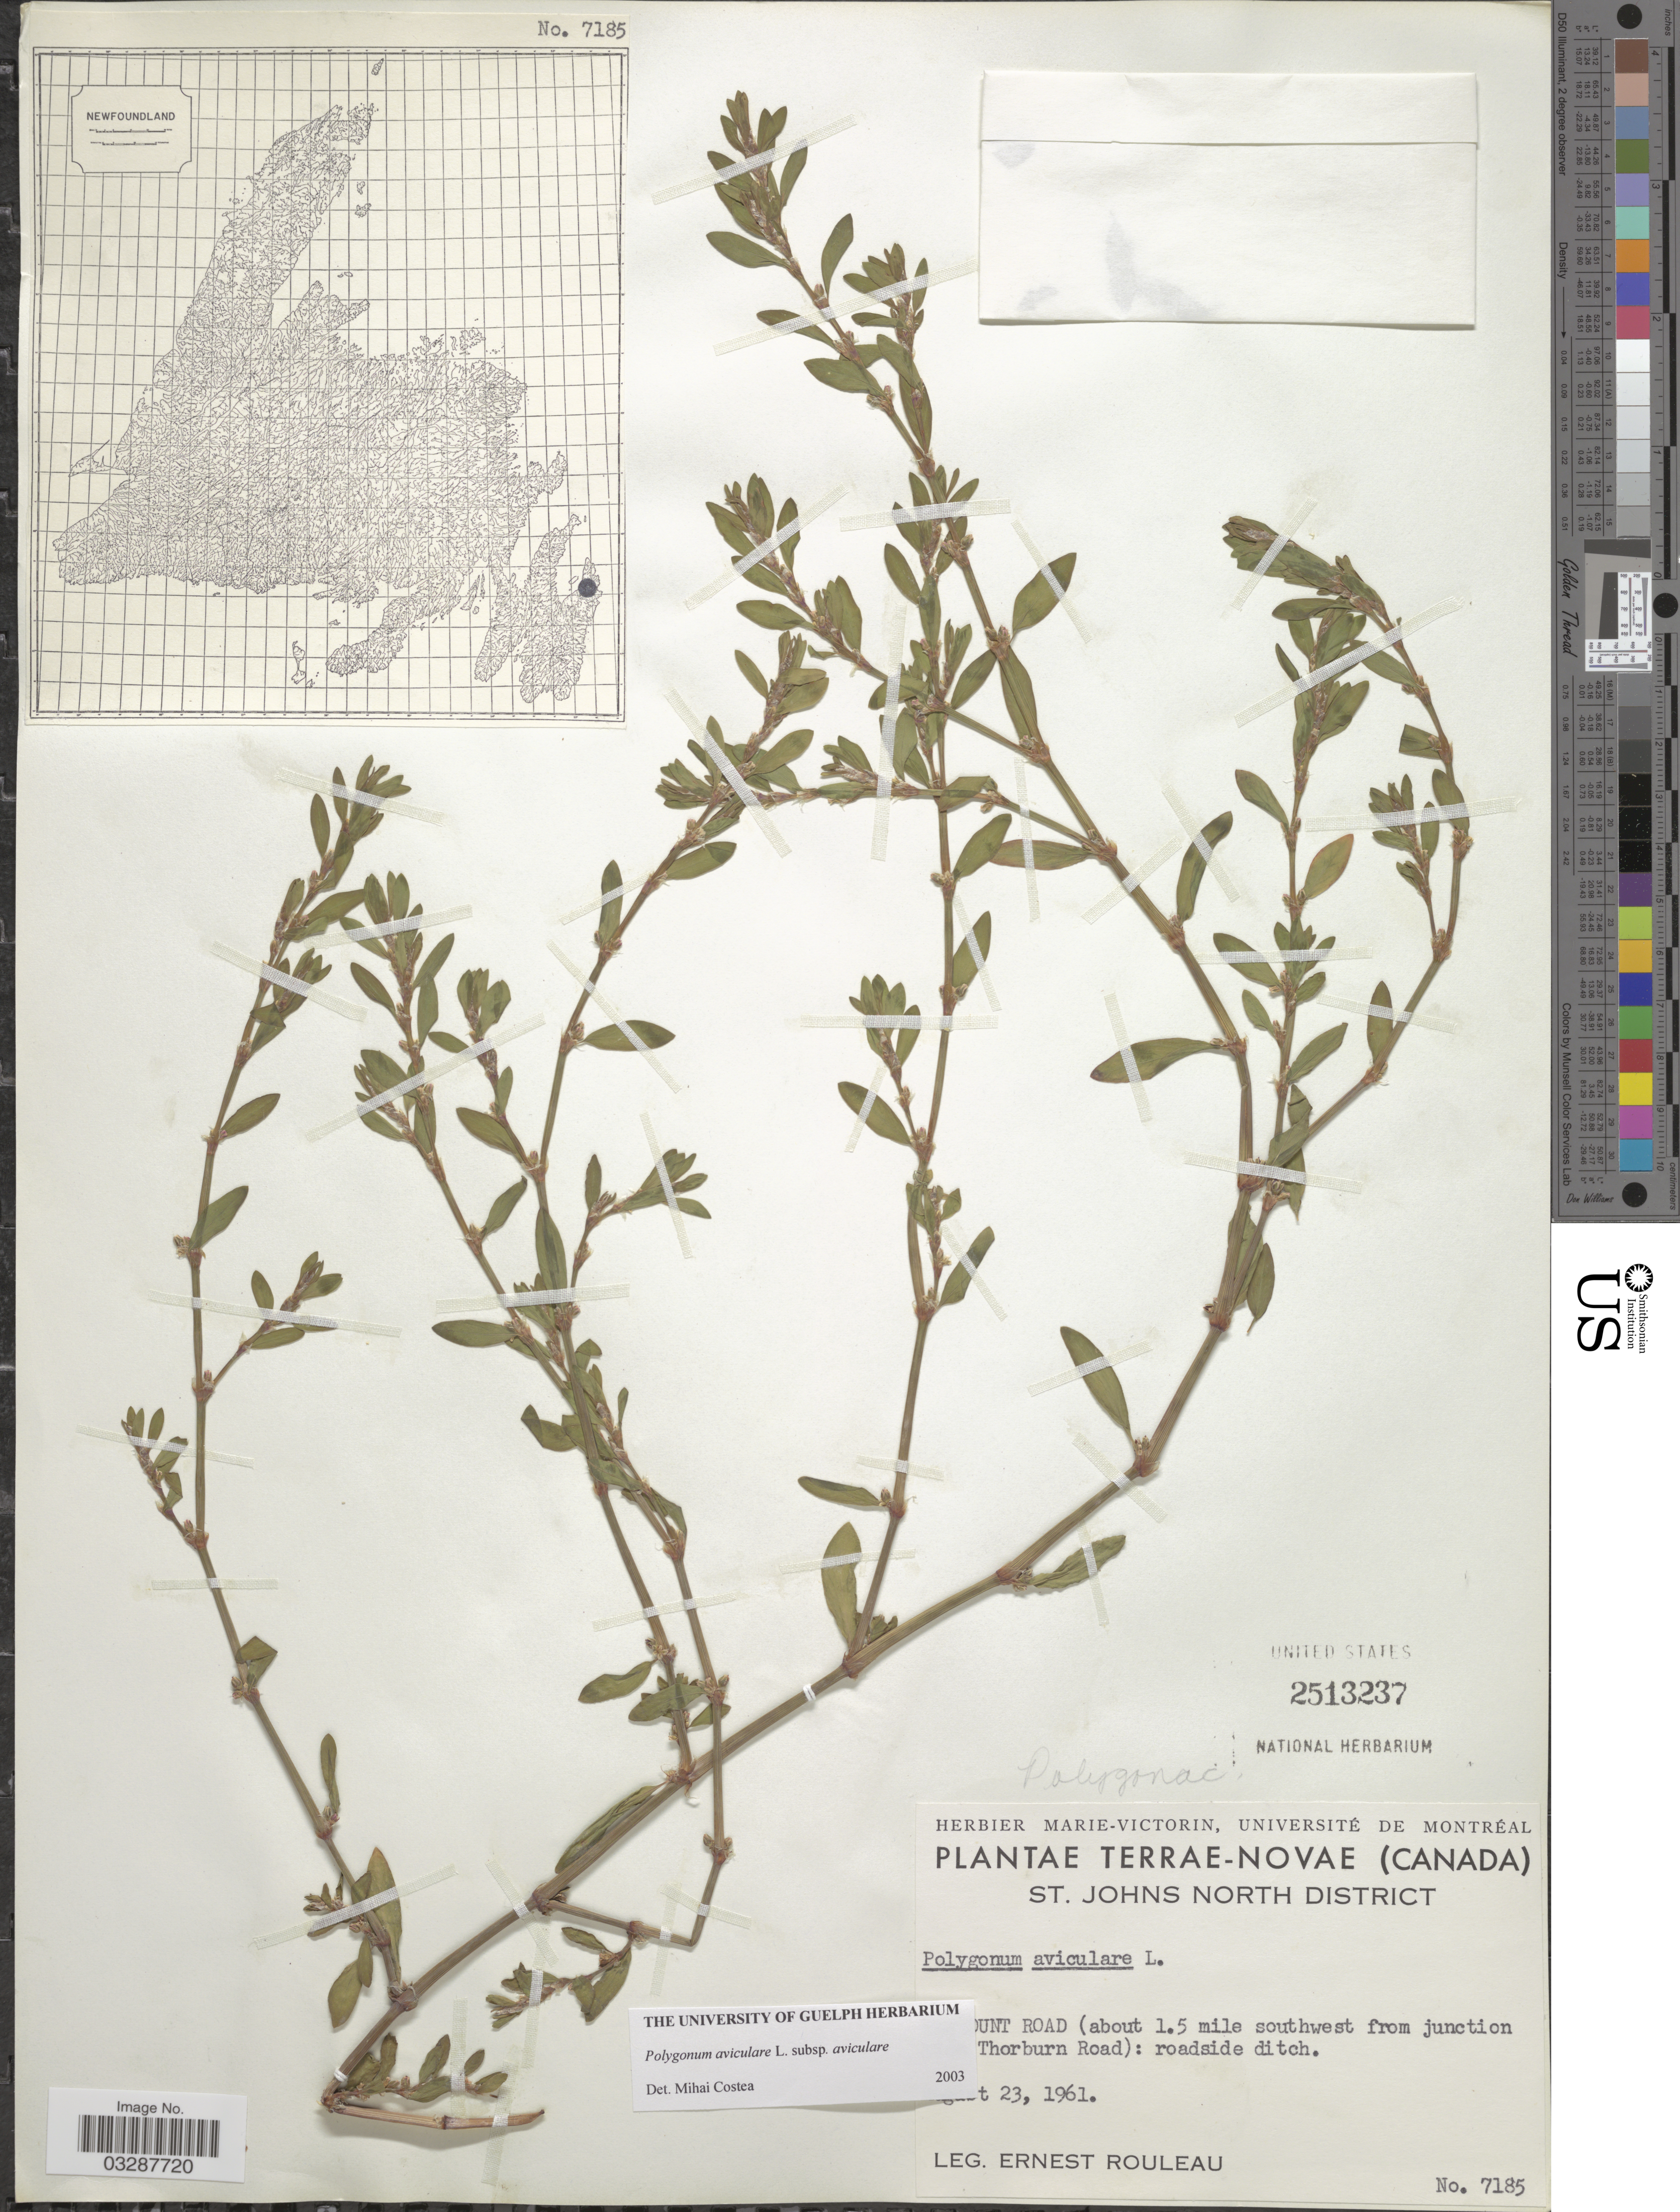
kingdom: Plantae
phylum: Tracheophyta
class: Magnoliopsida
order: Caryophyllales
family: Polygonaceae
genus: Polygonum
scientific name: Polygonum aviculare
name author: L.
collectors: J. Rouleau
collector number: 7185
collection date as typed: ! 23, 1961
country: Canada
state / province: Newfoundland and Labrador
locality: Terrae-Novae. St. Johns North District. Kenmount Road (about 1.5 mile southwest from junction withThornburn Road): roadside ditch.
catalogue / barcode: US 2513237